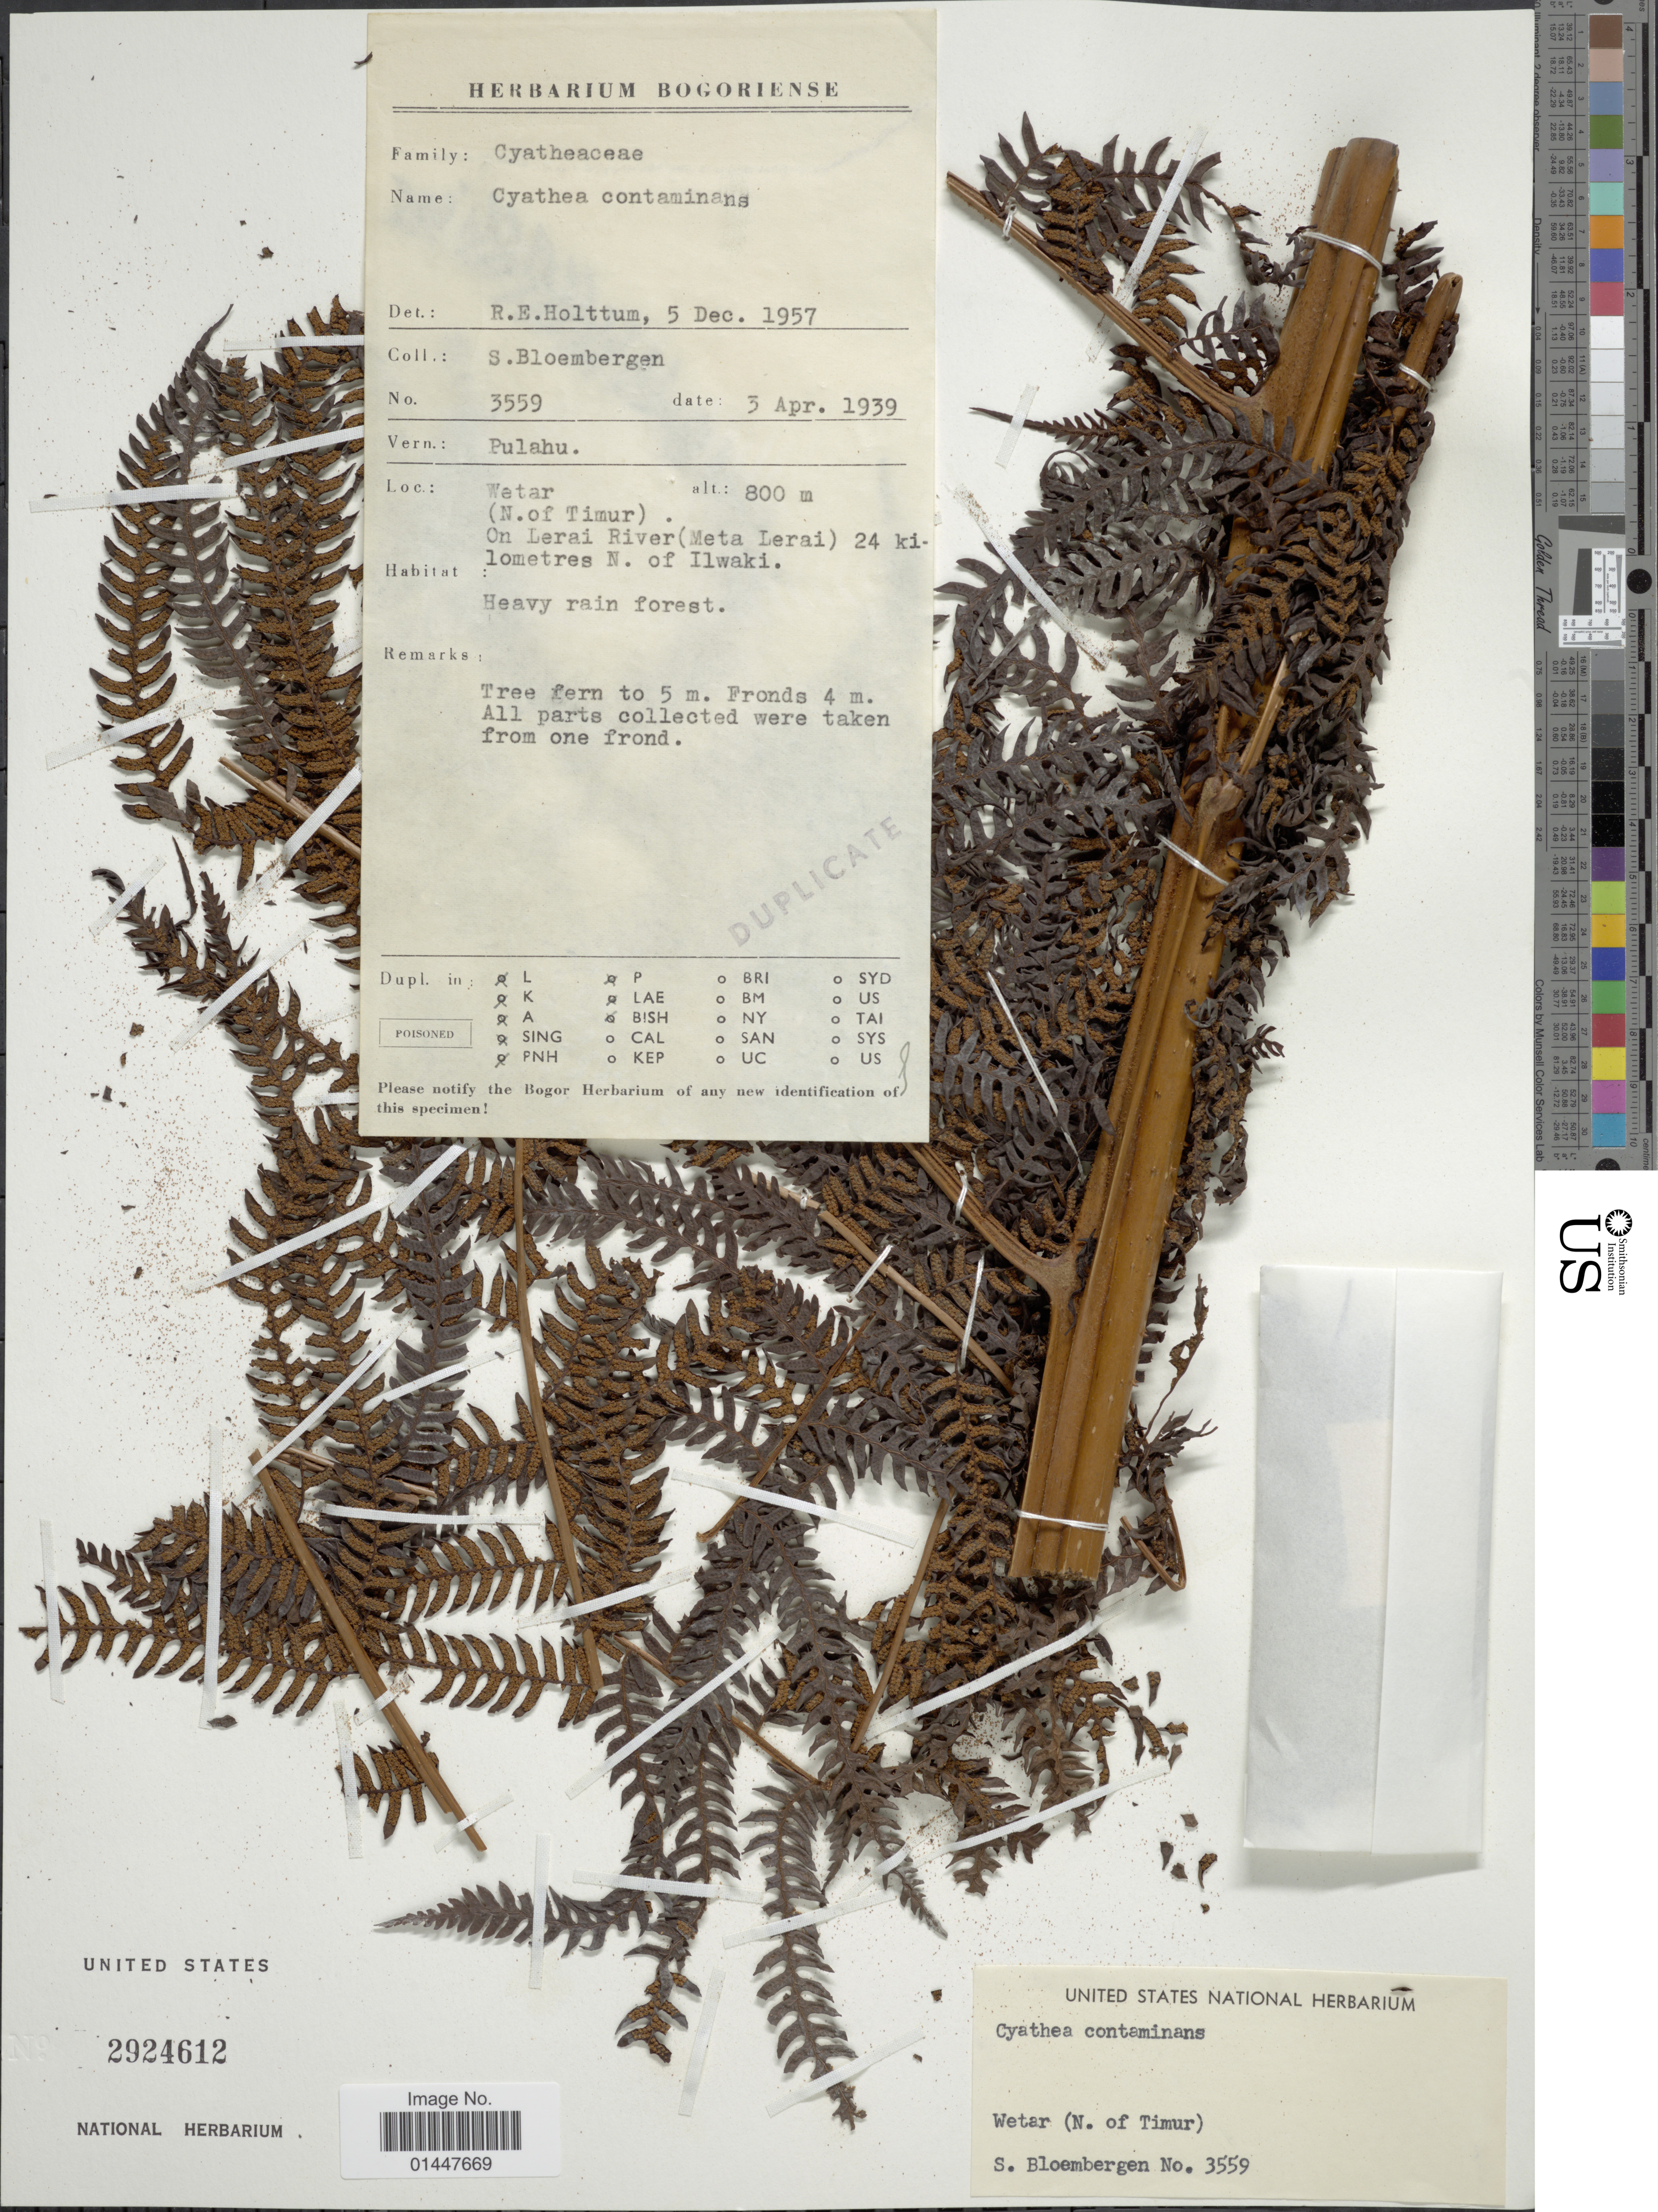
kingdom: Plantae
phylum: Tracheophyta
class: Polypodiopsida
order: Cyatheales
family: Cyatheaceae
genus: Sphaeropteris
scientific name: Sphaeropteris glauca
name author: (Blume) R.M. Tryon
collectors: S. Bloembergen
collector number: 3559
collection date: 1939-04-03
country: Indonesia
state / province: Maluku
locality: Wetar. (N. of Timur). On Lerai River (Meta Lerai) 24 kilometres N of Ilwaki.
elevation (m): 800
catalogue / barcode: US 2924612